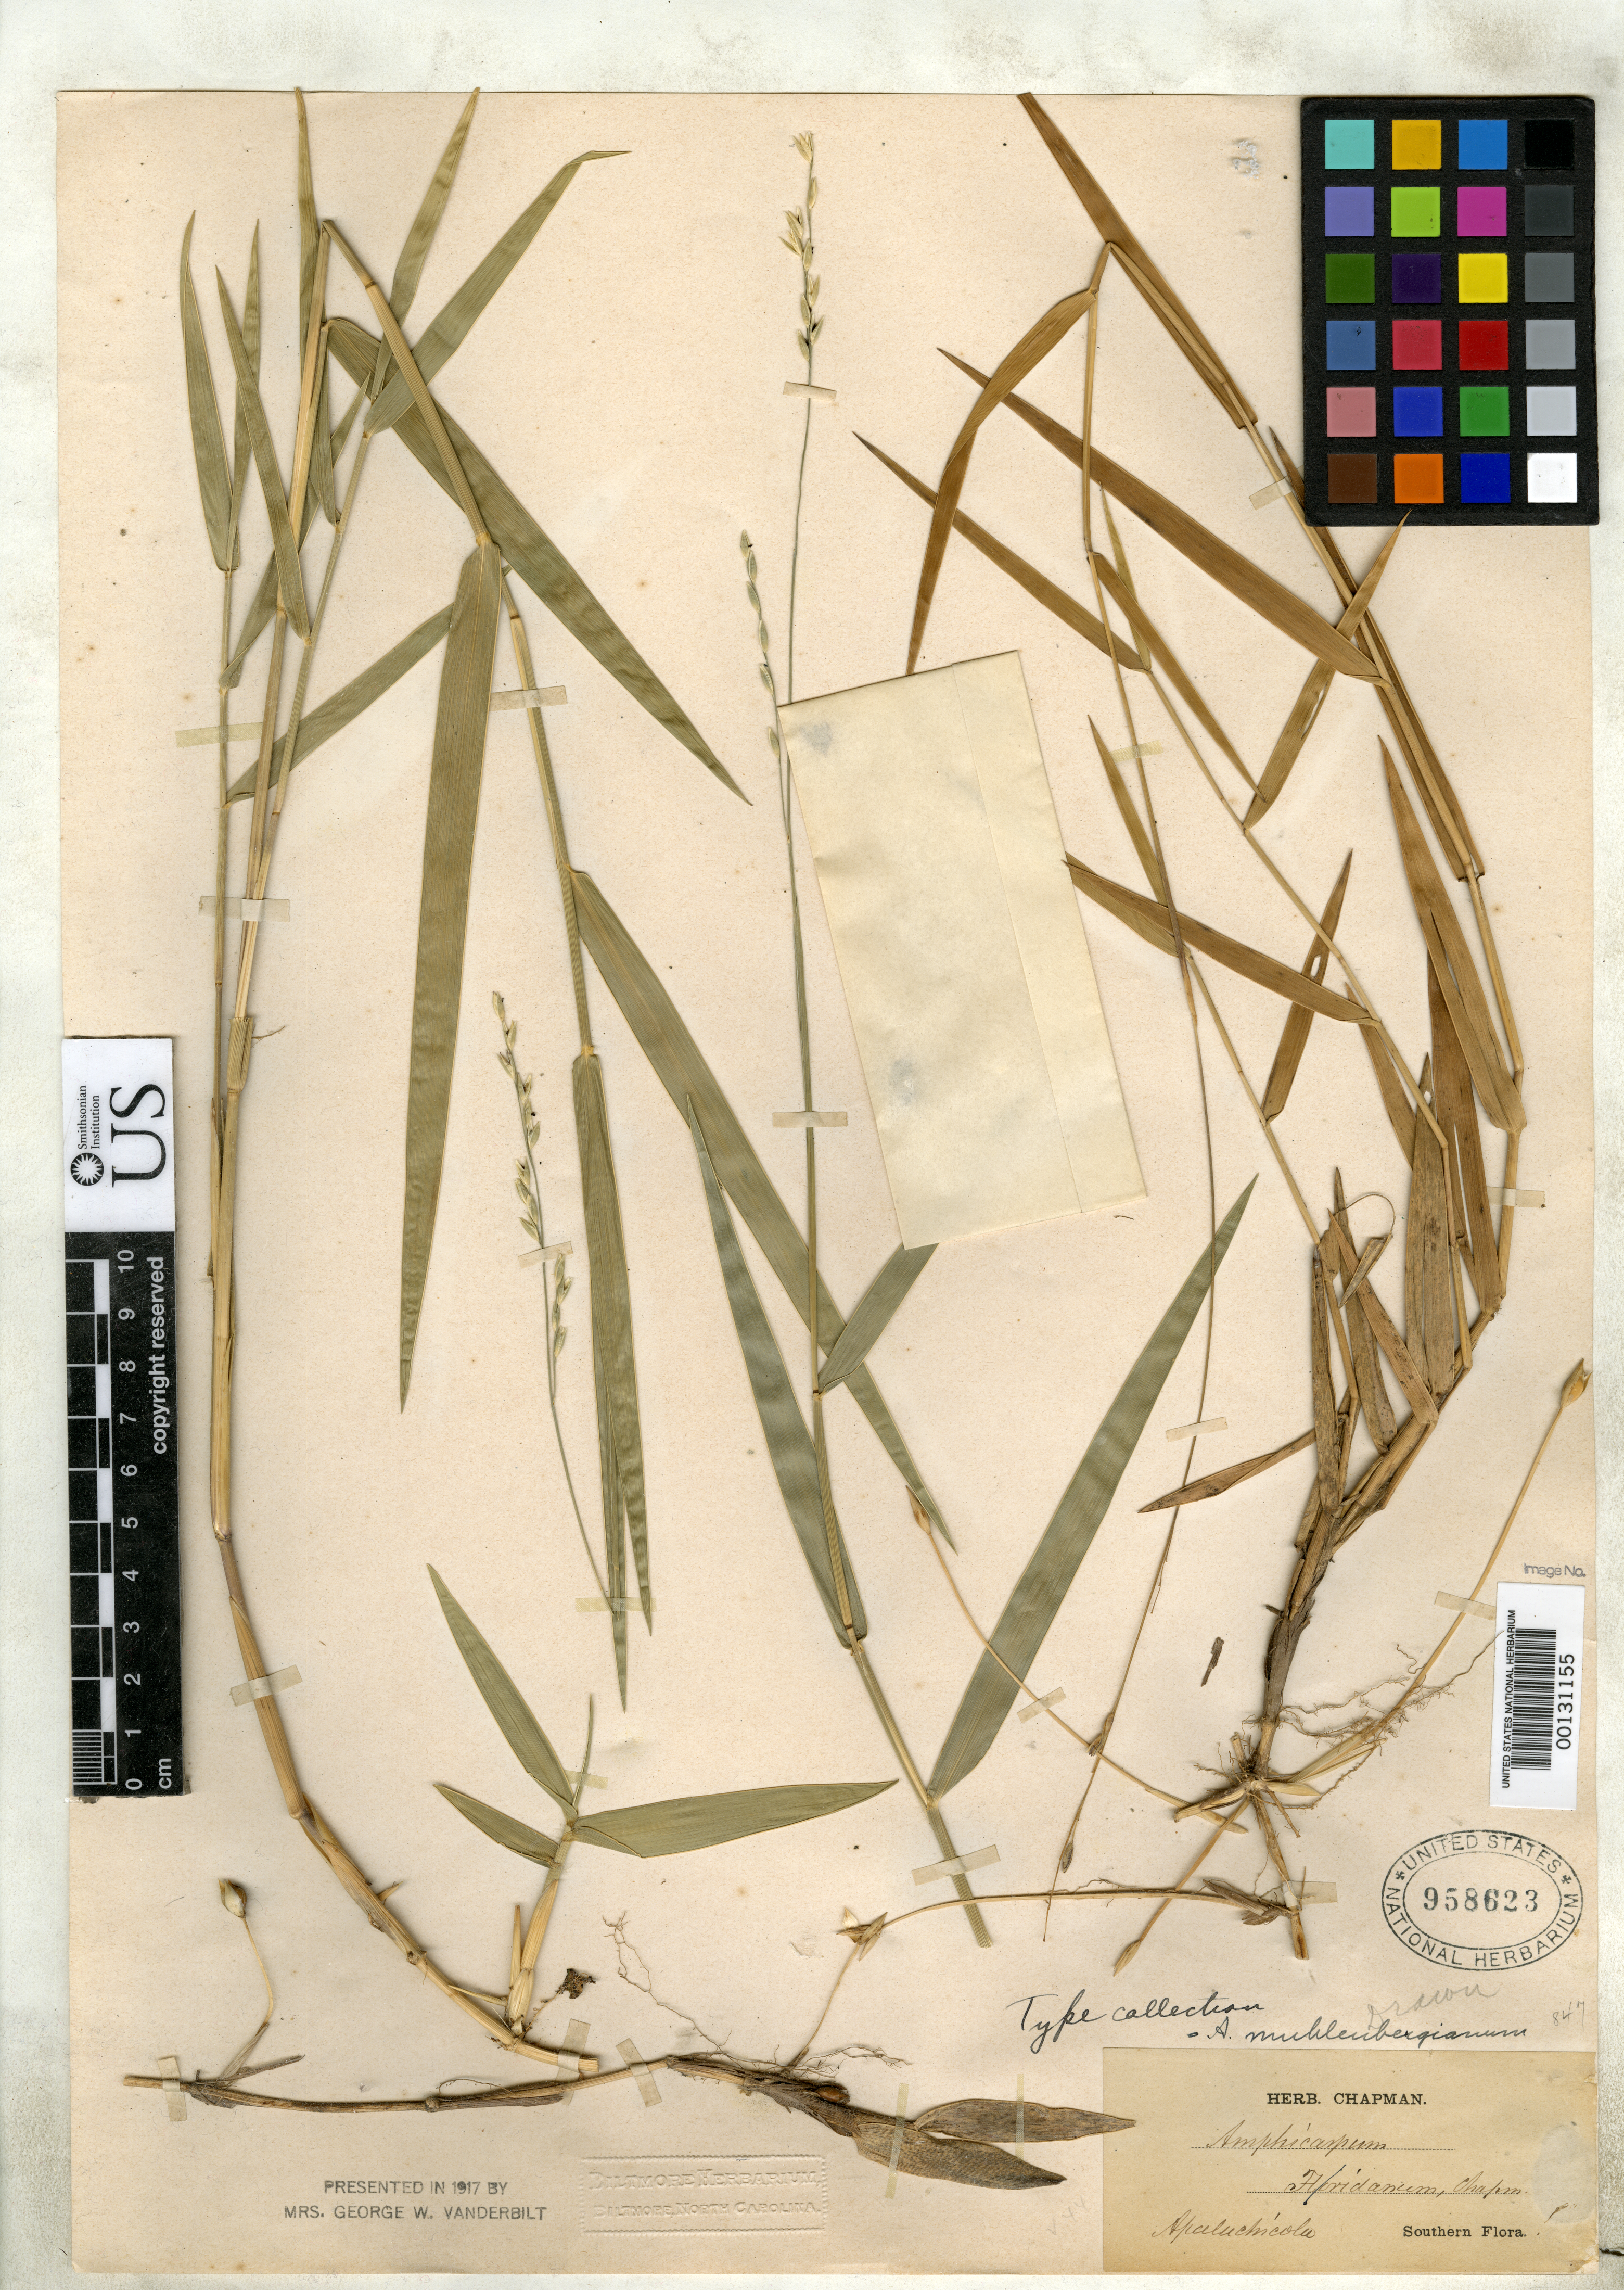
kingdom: Plantae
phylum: Tracheophyta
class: Liliopsida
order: Poales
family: Poaceae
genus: Amphicarpum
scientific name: Amphicarpum floridanum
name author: Chapm.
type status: Isotype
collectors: A. W. Chapman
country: United States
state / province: Florida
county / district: Franklin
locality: Apalachicola River.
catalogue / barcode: US 958623